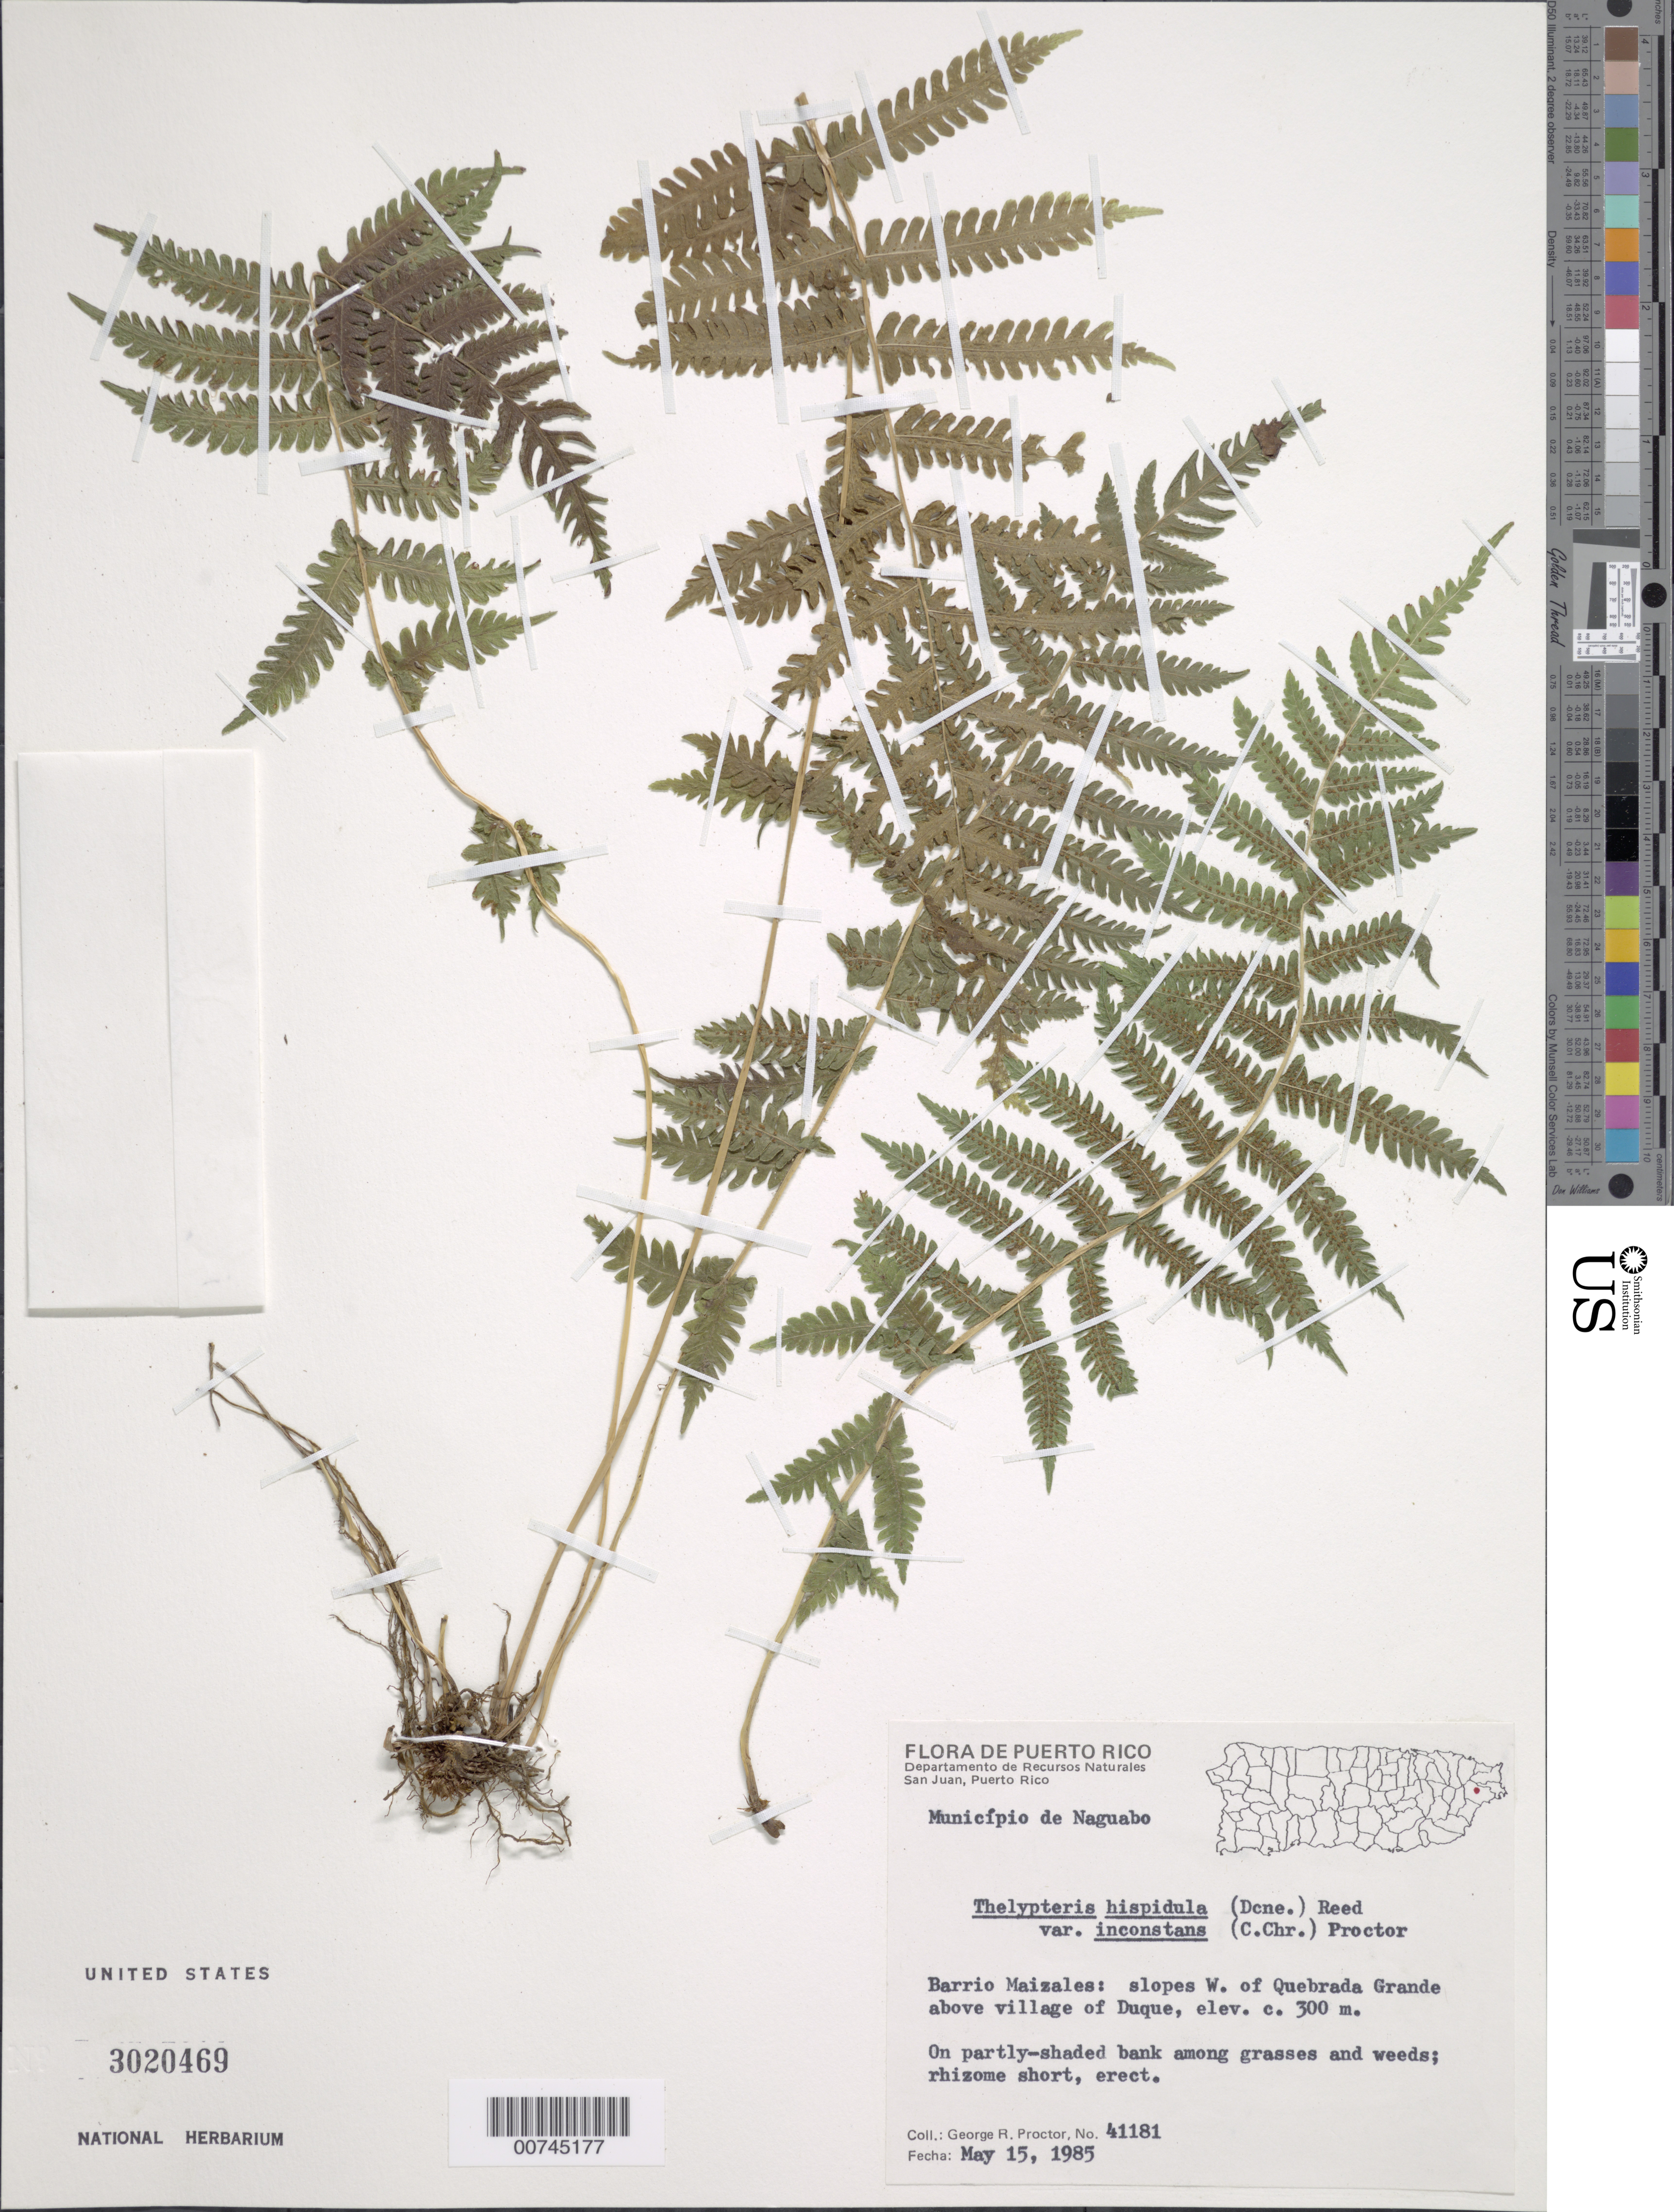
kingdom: Plantae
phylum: Tracheophyta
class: Polypodiopsida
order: Polypodiales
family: Thelypteridaceae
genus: Christella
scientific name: Christella hispidula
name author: (Decne.) Holttum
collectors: G. R. Proctor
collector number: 41181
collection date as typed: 15 May 1985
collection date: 1985-05-15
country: Puerto Rico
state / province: Naguabo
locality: Barrio Maizales: slopes W of Quebrada Grande above village of Duque. Municipio de Naguabo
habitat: On partly-shaded bank among grasses and weeds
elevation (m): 300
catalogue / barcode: US 3020469